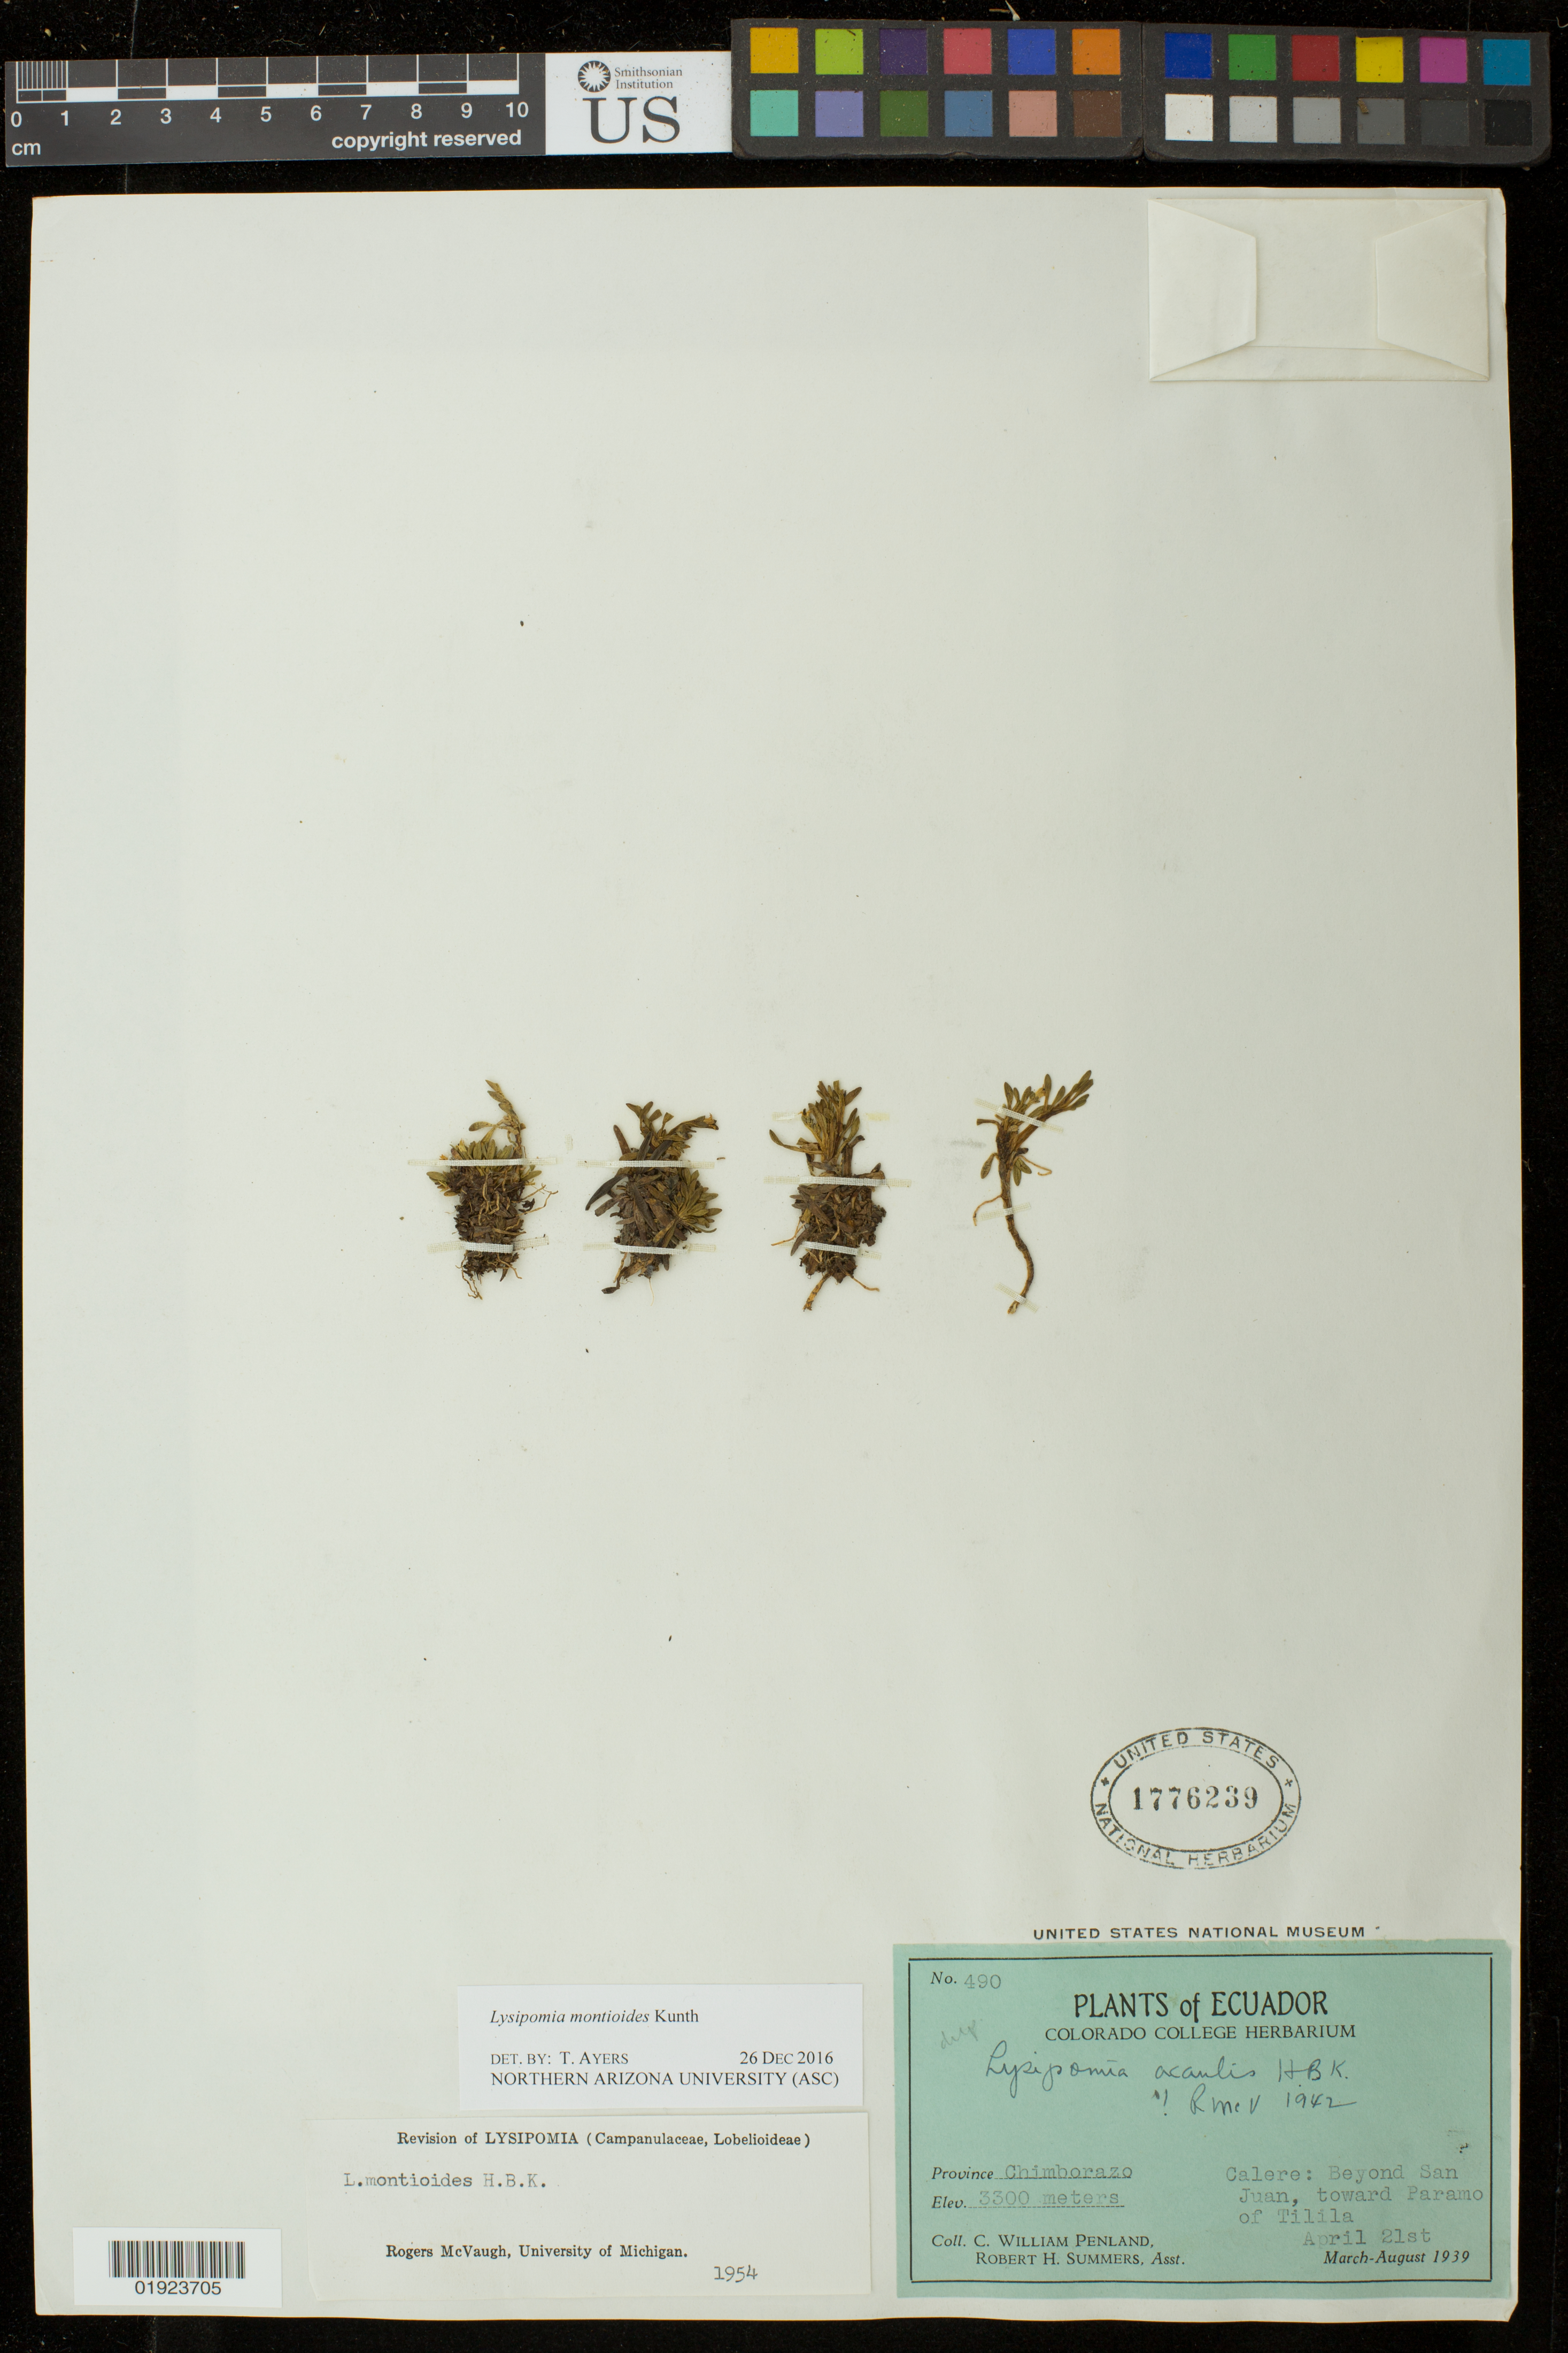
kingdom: Plantae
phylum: Tracheophyta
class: Magnoliopsida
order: Asterales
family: Campanulaceae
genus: Lysipomia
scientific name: Lysipomia montioides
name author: Kunth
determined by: Ayers, T.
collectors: C. W. Penland & R. Summers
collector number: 490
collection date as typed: April 21st 1939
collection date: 1939-04-21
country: Ecuador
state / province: Chimborazo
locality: Calere: Beyond San Juan, toward Paramo of Tilila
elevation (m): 3300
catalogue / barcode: US 1776239